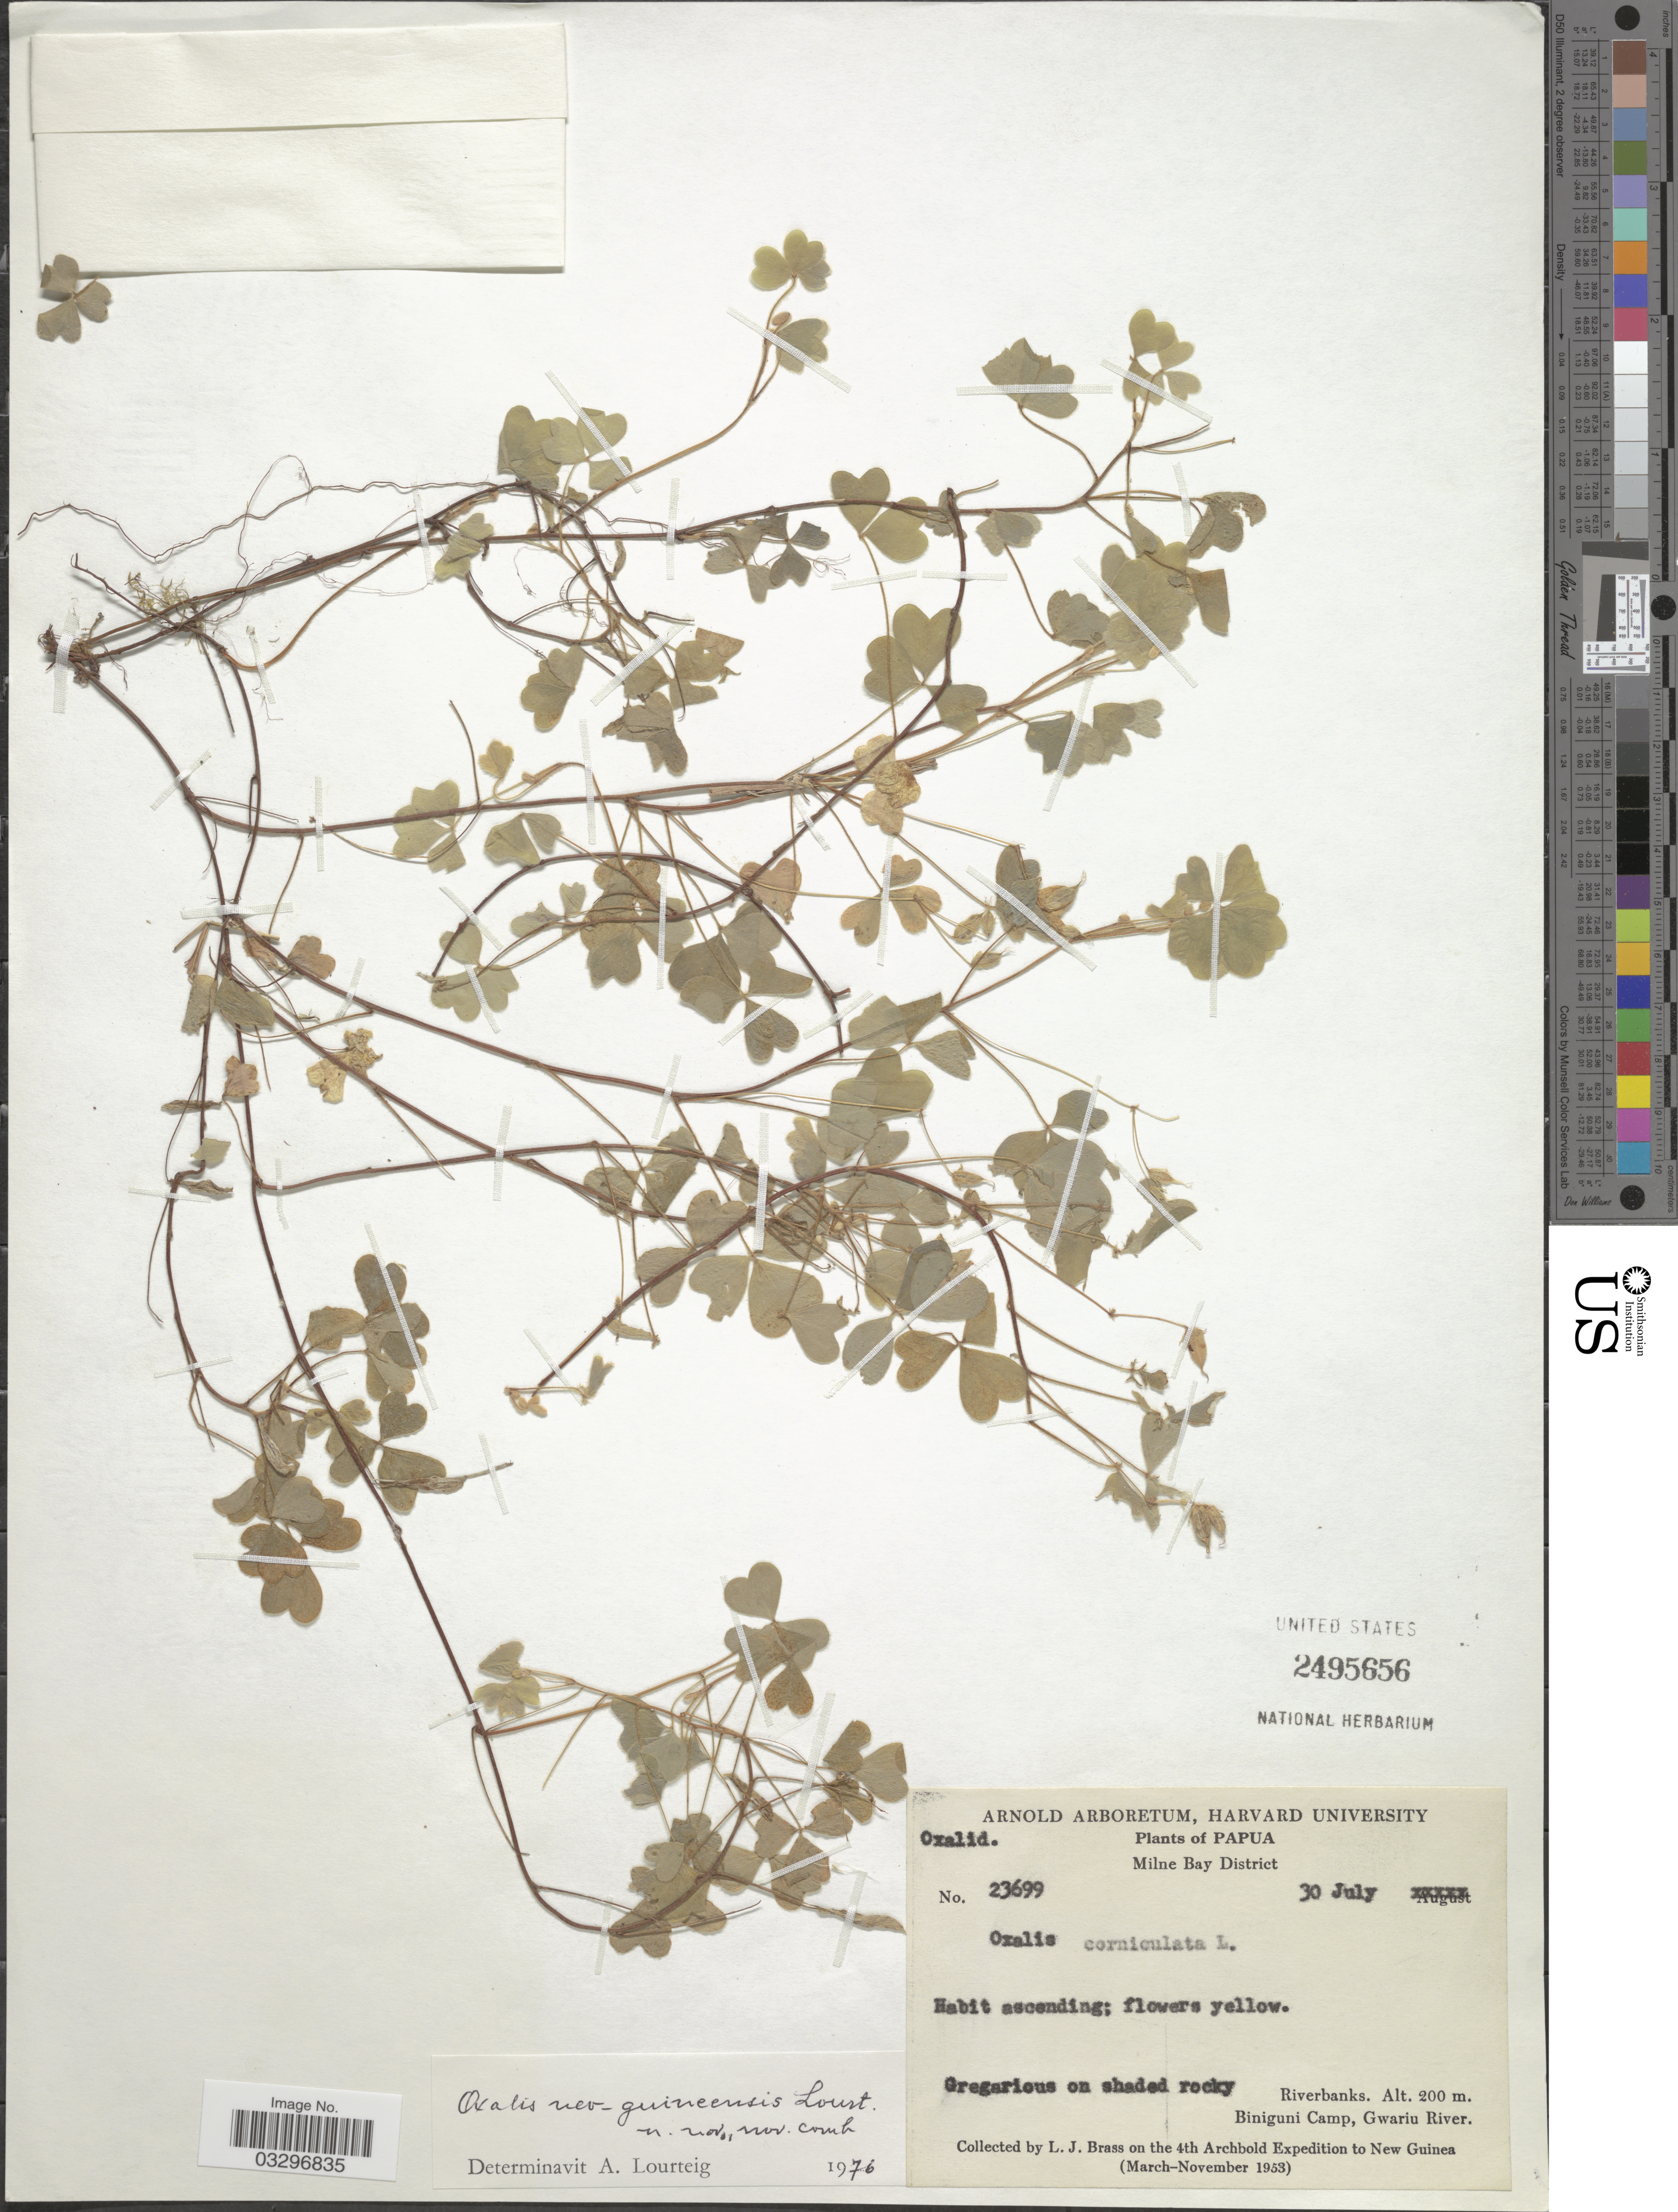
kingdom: Plantae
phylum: Tracheophyta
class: Magnoliopsida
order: Oxalidales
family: Oxalidaceae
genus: Oxalis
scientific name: Oxalis novae-guineensis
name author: Lourteig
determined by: Lourteig, A.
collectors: L. J. Brass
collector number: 23699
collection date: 1953-07-30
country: Papua New Guinea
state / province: Milne Bay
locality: Papua. Milne Bay District. Riverbanks. Biniguni Camp, Gwariu River. New Guinea.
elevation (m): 200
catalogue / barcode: US 2495656